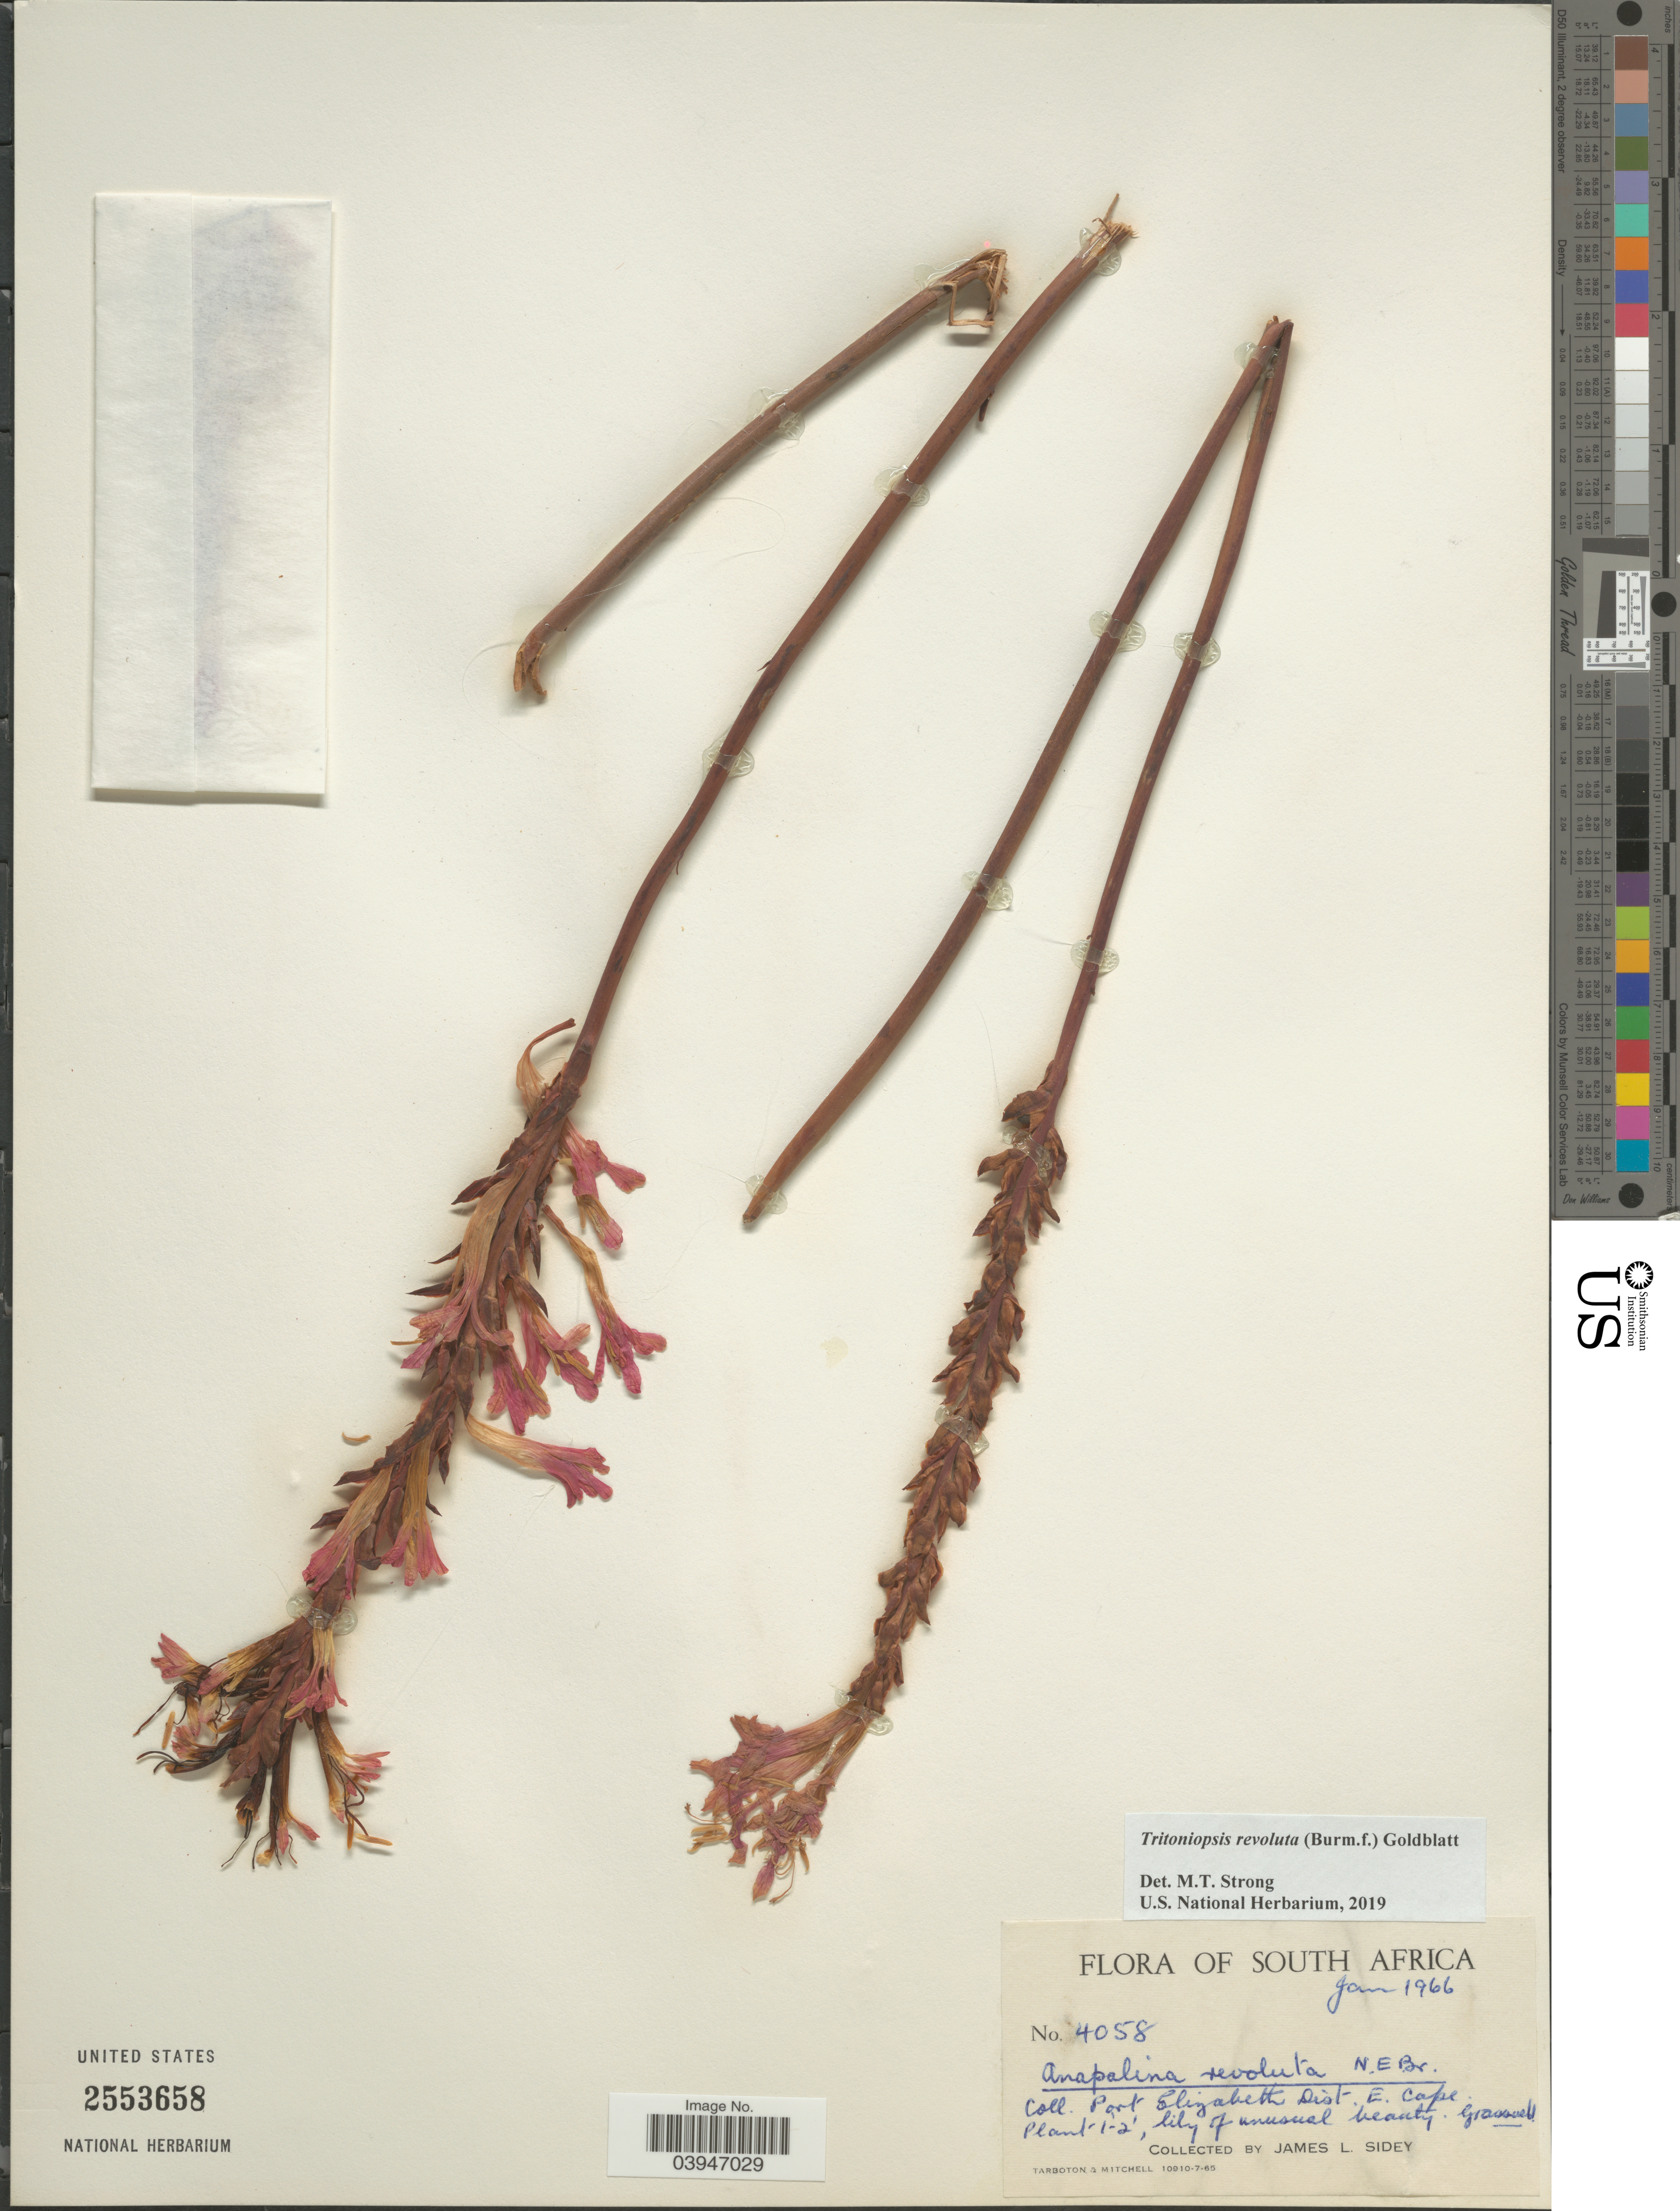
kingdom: Plantae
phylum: Tracheophyta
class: Liliopsida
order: Asparagales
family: Iridaceae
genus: Tritoniopsis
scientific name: Tritoniopsis revoluta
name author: (Burm. f.) Goldblatt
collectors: J. L. Sidey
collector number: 4058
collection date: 1966-01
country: South Africa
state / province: Eastern Cape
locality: Port Elizabeth Dist.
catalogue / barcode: US 2553658